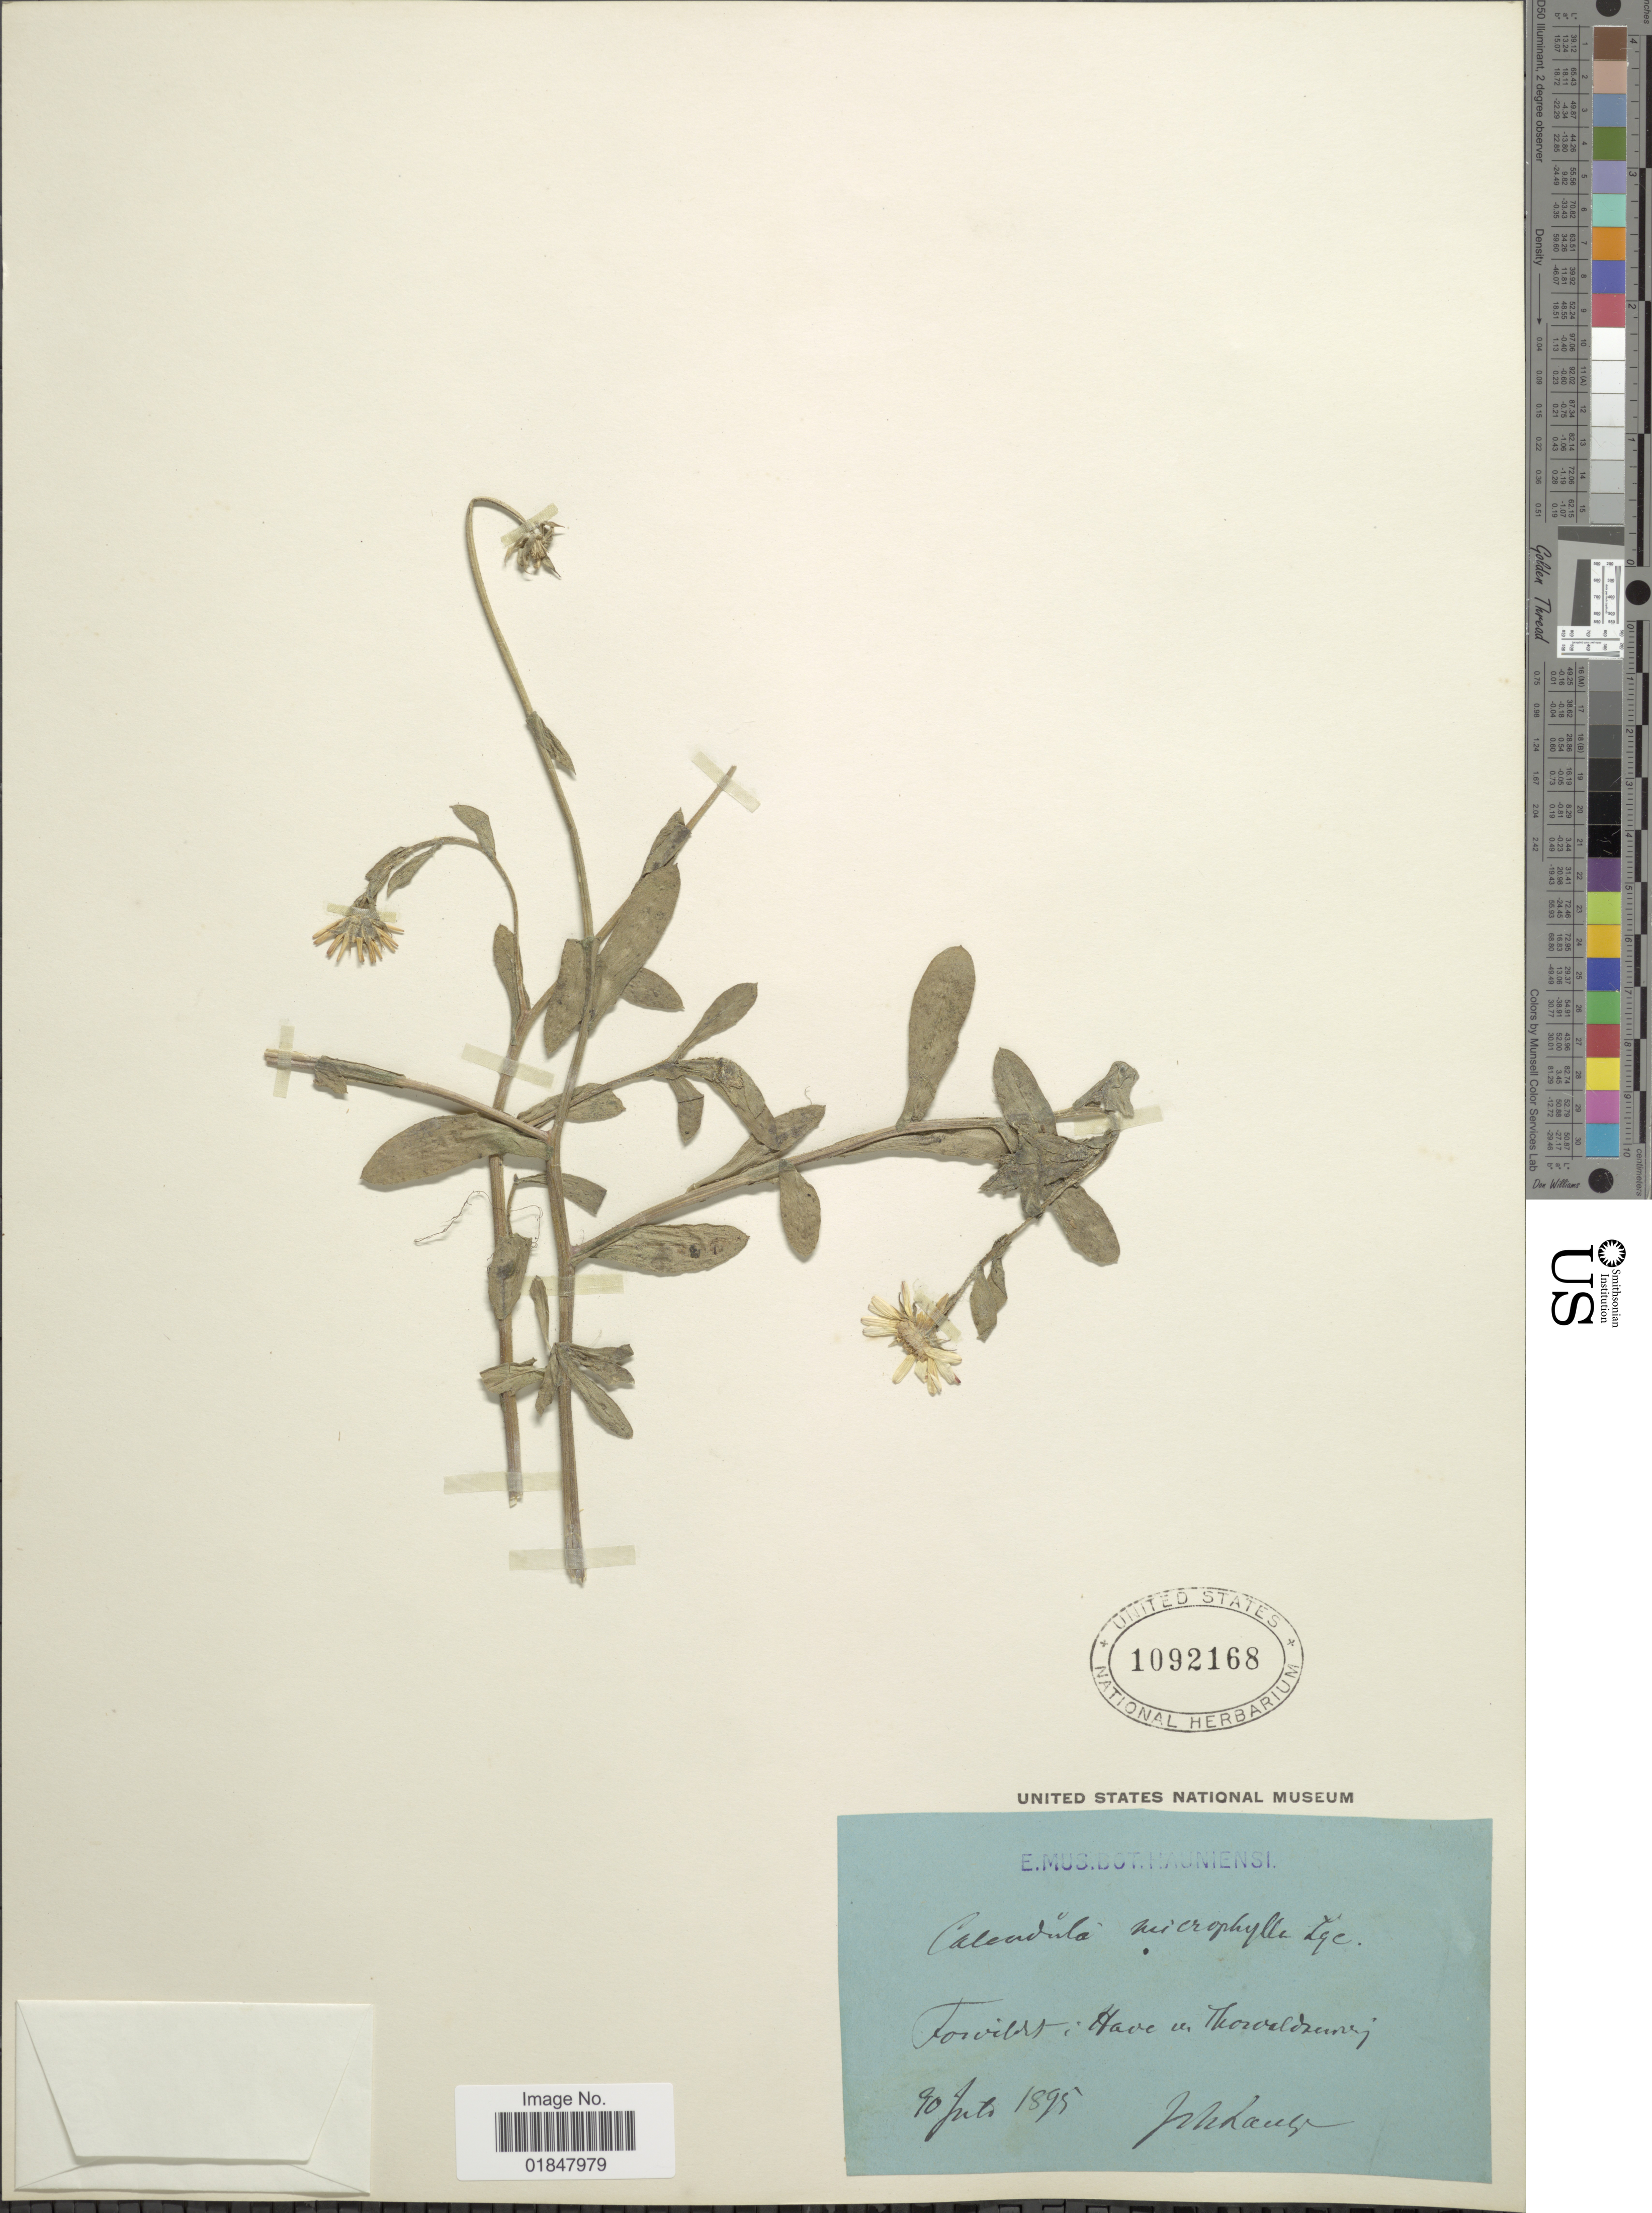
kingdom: Plantae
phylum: Tracheophyta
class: Magnoliopsida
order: Asterales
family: Asteraceae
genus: Calendula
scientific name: Calendula incana subsp. algarbiensis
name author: (Boiss.) Ohle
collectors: J. Lange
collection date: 1895-07-10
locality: Fowildt; have in Thoweldrung [interpreted]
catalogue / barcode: US 1092168